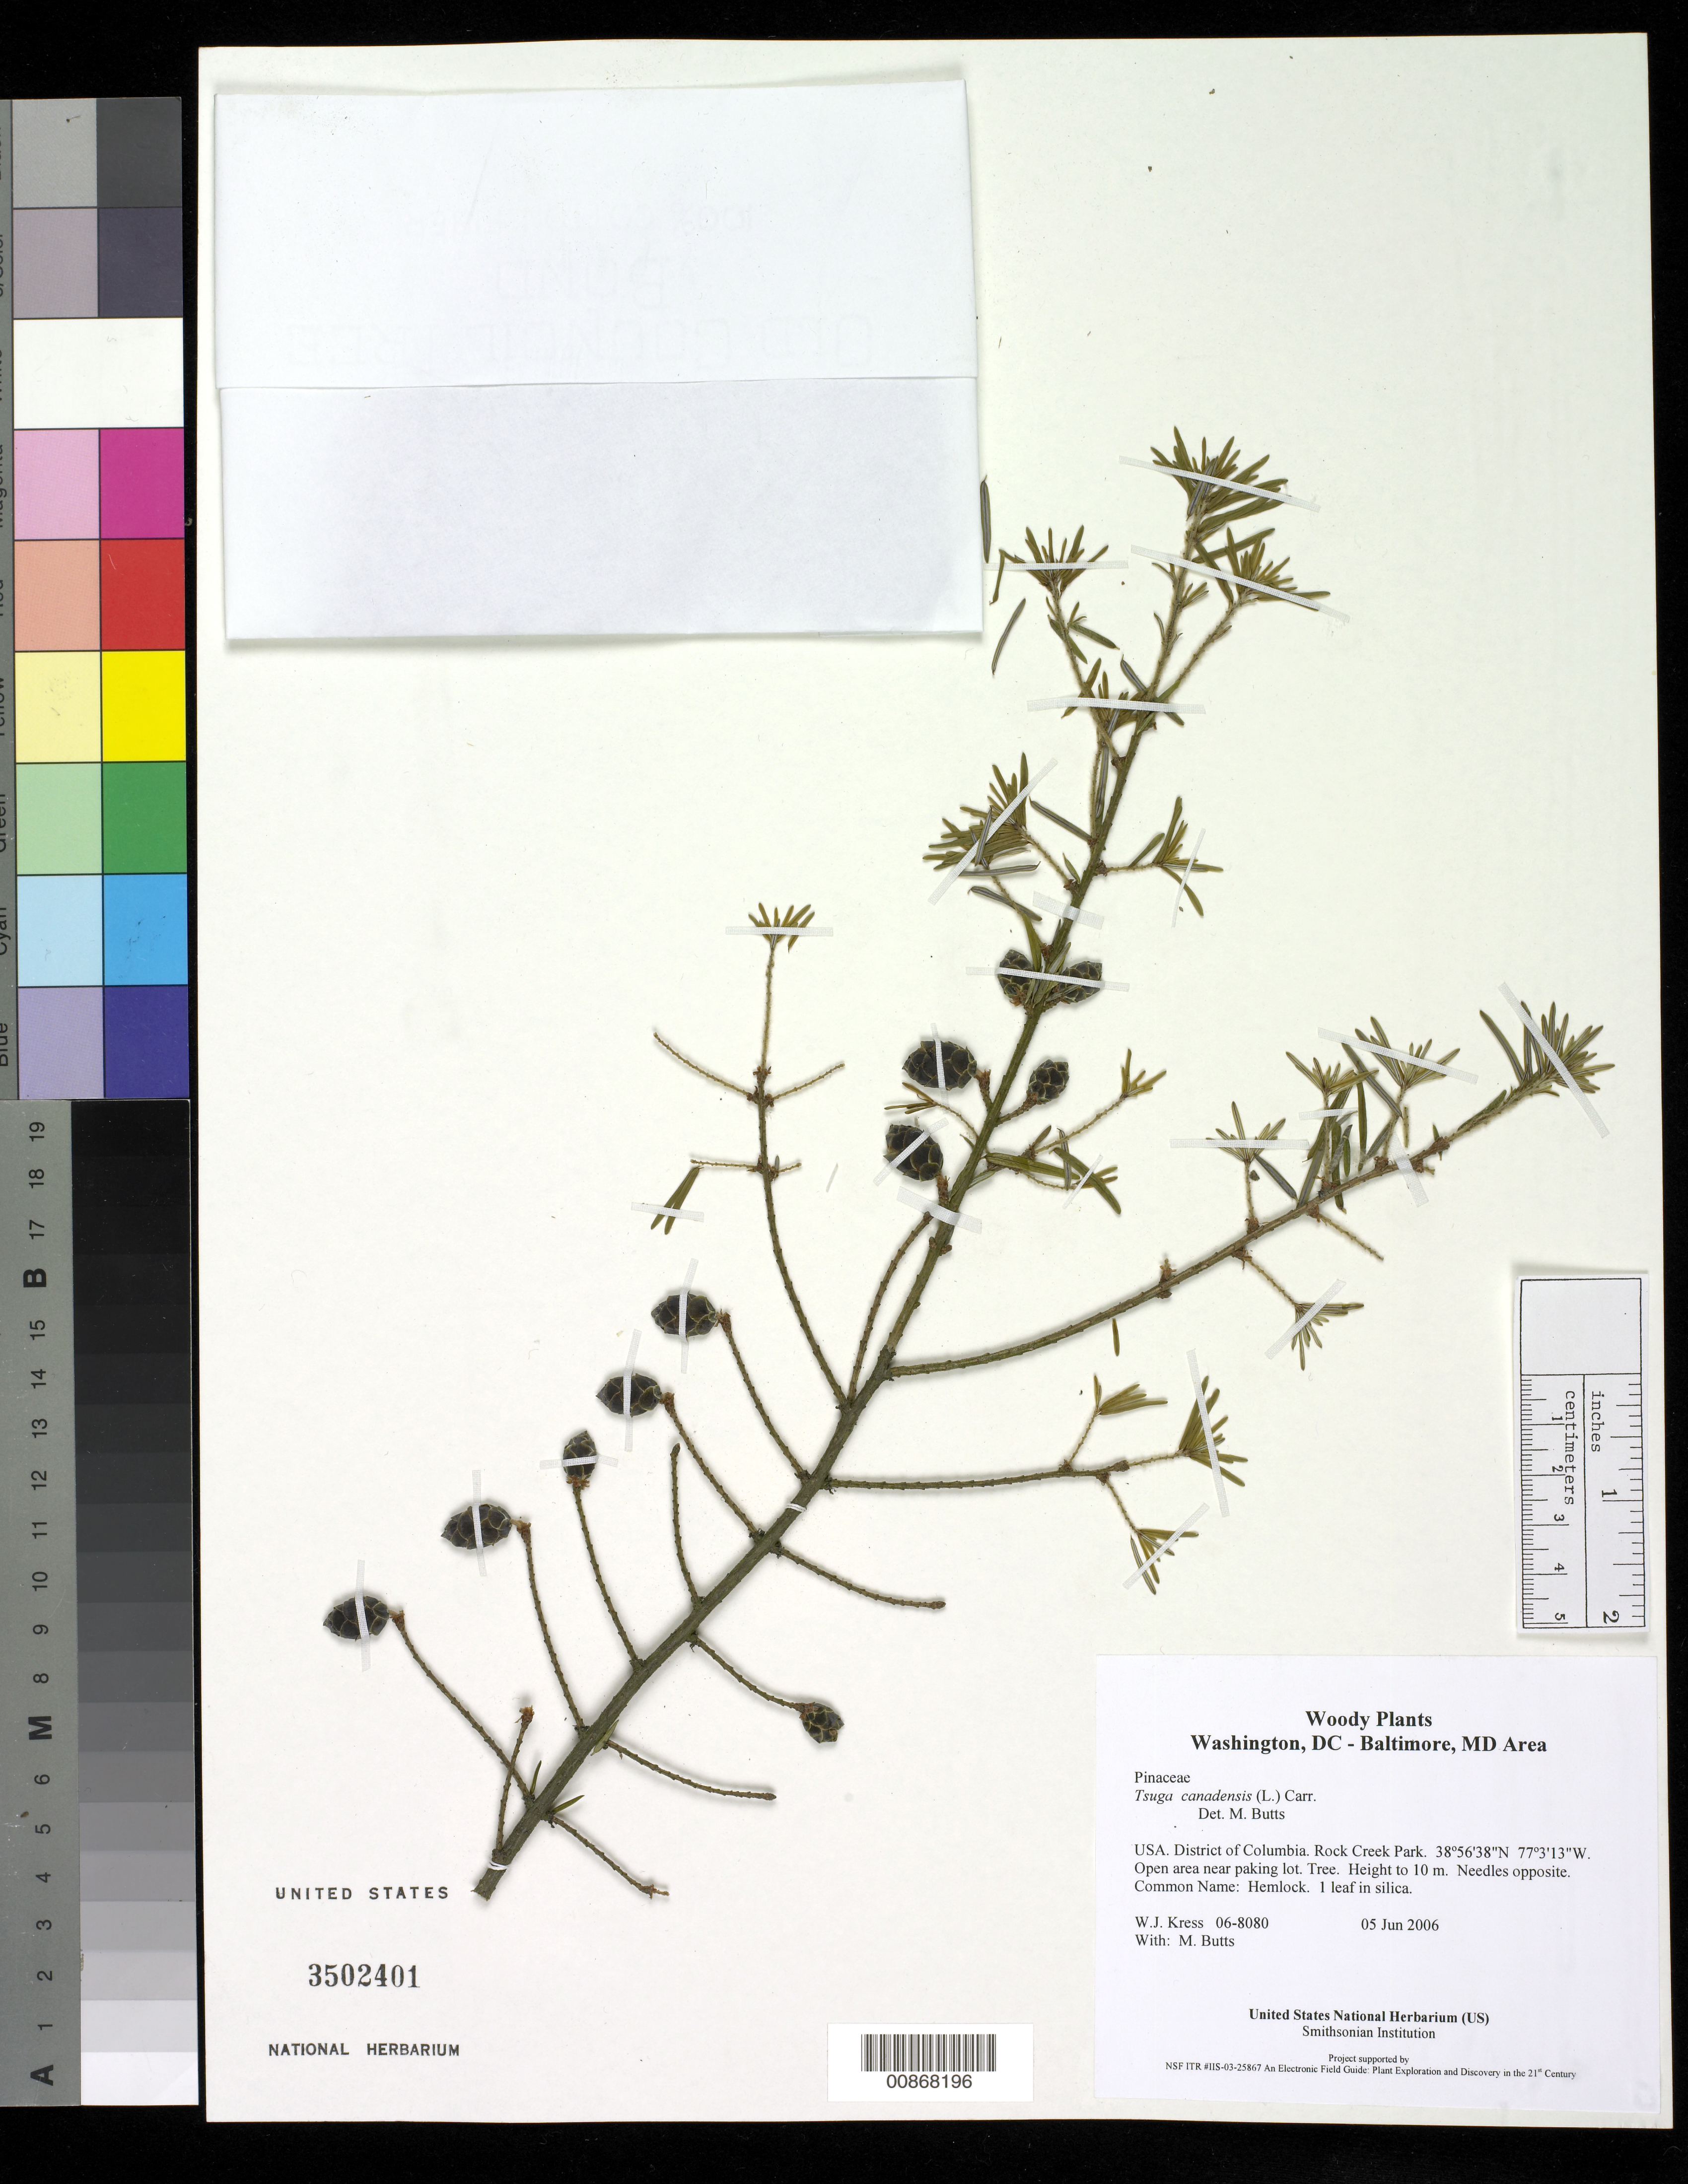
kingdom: Plantae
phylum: Tracheophyta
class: Pinopsida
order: Pinales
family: Pinaceae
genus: Tsuga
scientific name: Tsuga canadensis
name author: (L.) Carrière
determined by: Butts, M. B.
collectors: W. J. Kress & M. B. Butts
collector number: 06-8080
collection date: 2006-06-05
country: United States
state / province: District of Columbia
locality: Rock Creek Park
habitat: Open area near paking lot.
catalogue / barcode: US 3502401